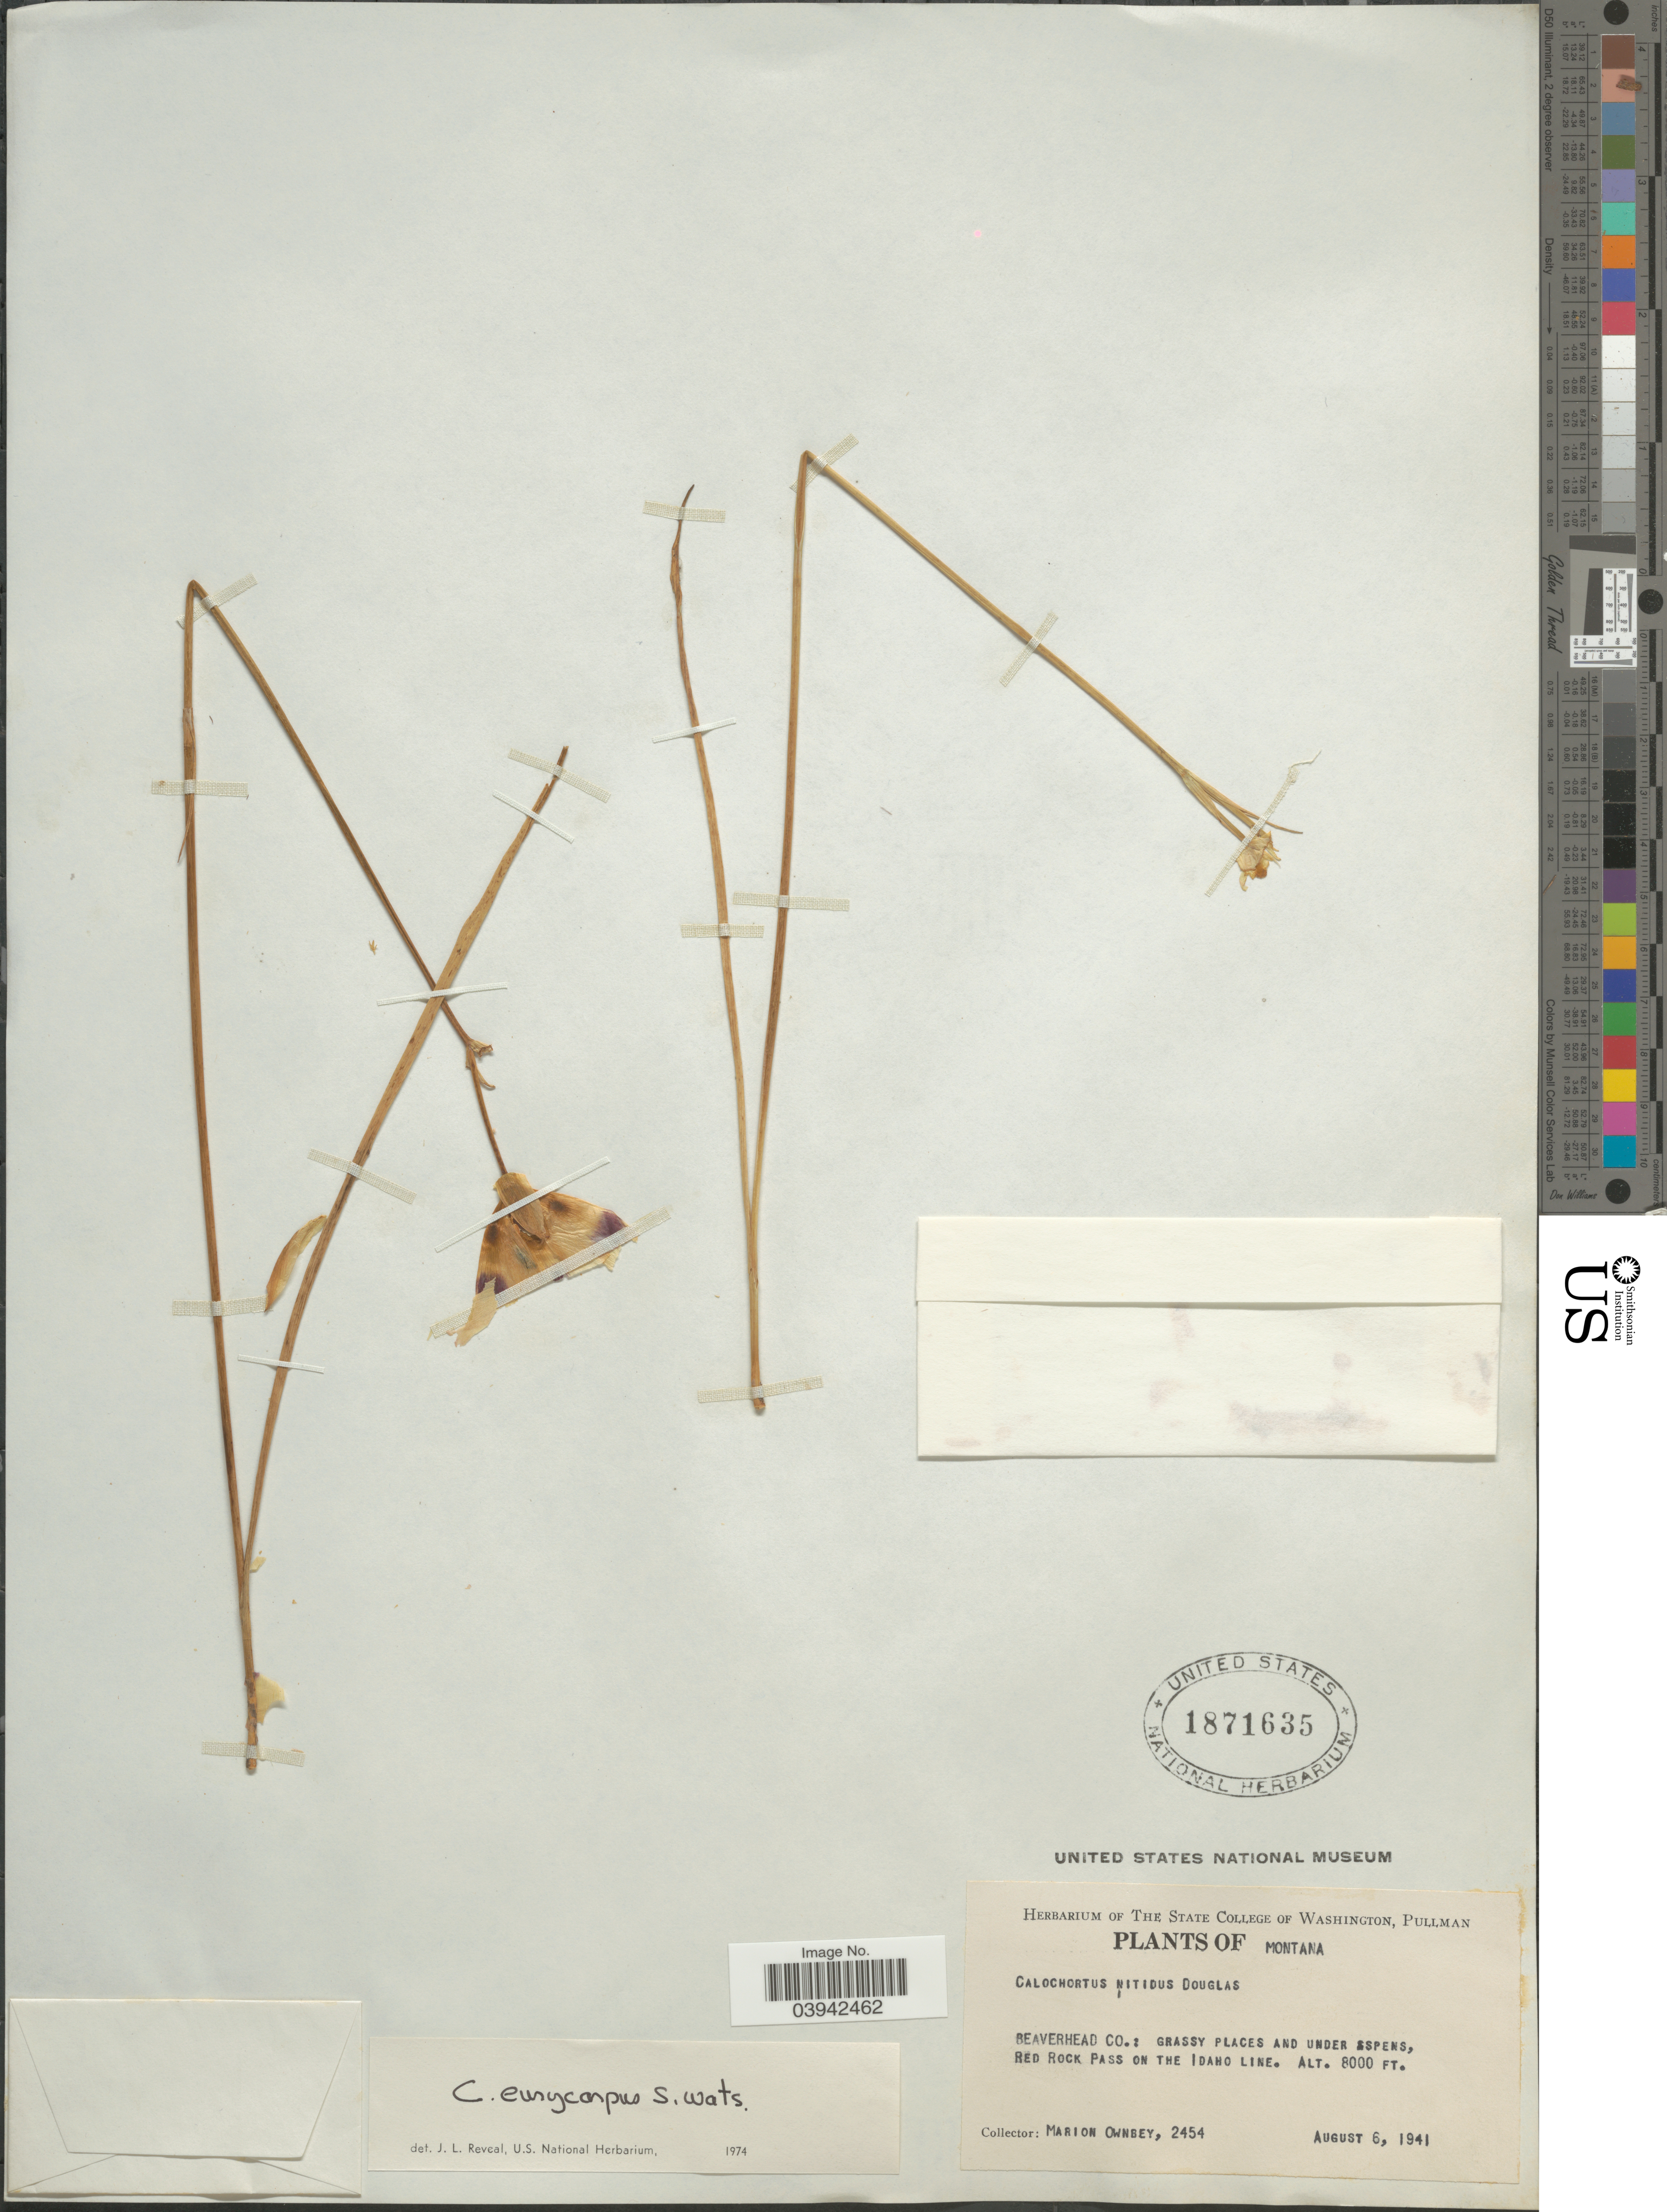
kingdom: Plantae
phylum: Tracheophyta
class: Liliopsida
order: Liliales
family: Liliaceae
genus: Calochortus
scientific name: Calochortus eurycarpus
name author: S. Watson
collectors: M. Ownbey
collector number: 2454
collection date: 1941-08-06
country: United States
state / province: Montana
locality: Beaverhead Co.: Grassy places and under aspens, Red Rock Pass on the Idaho line.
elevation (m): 2438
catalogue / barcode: US 1871635